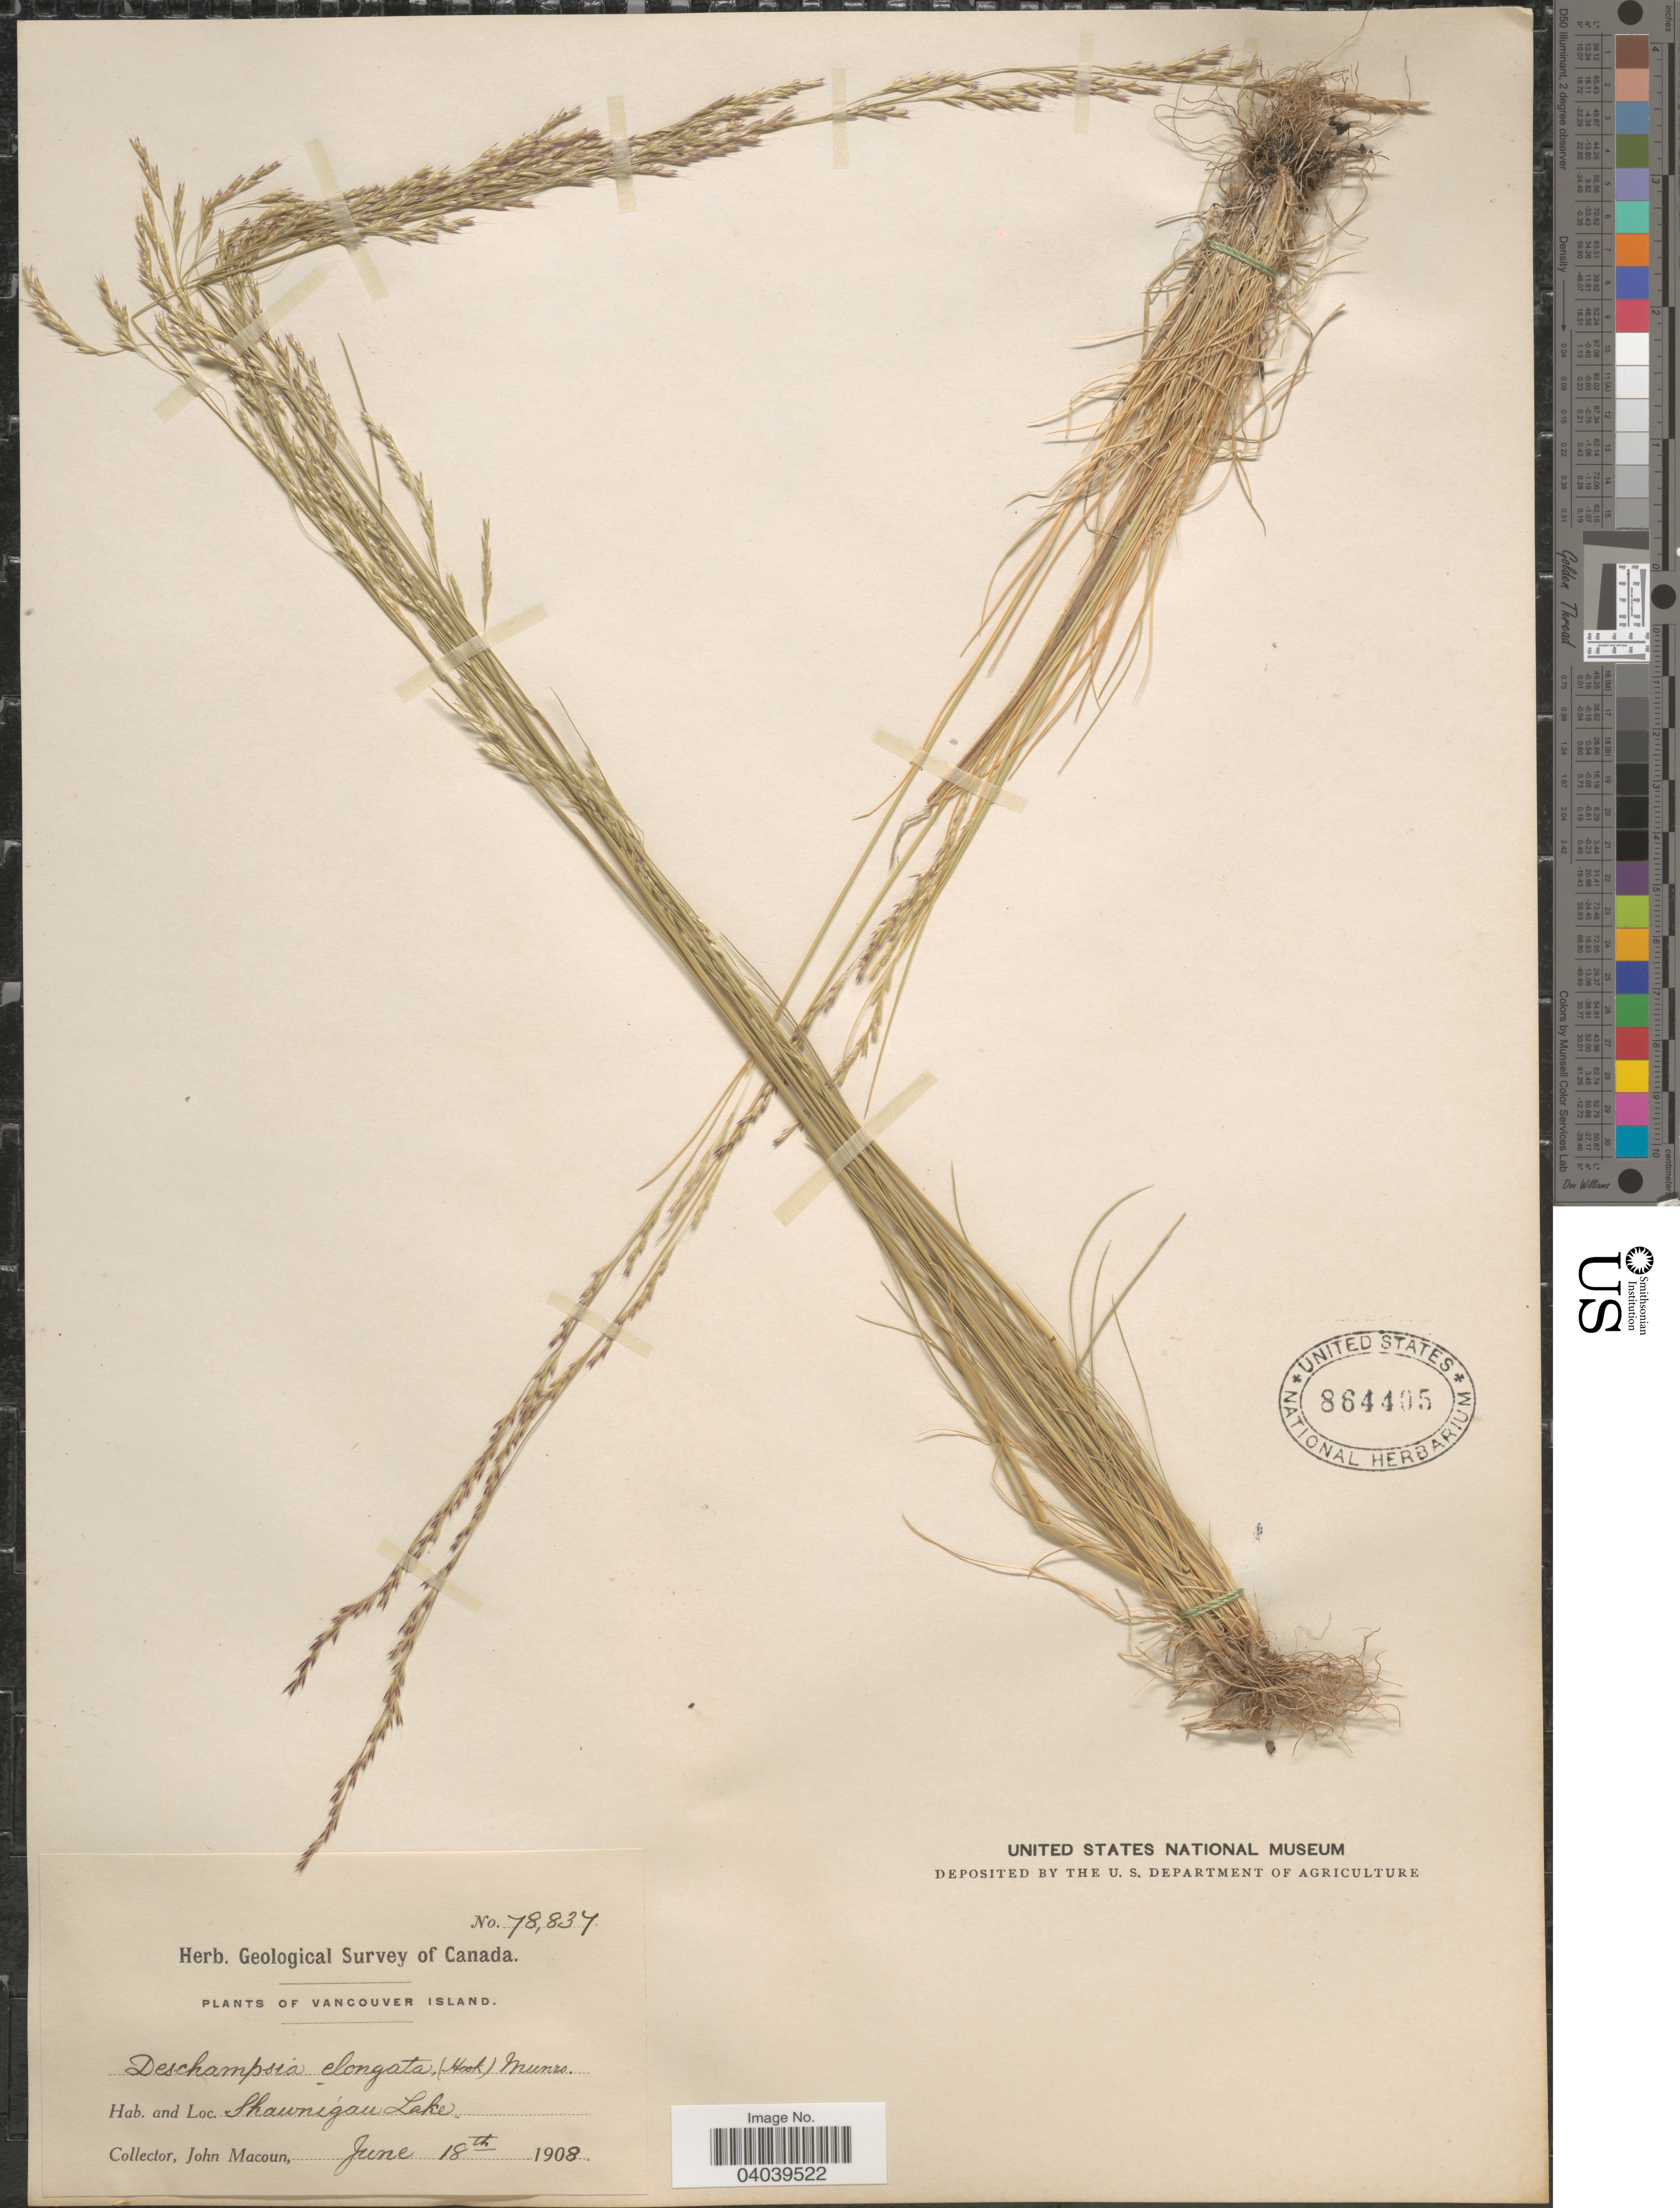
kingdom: Plantae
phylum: Tracheophyta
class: Liliopsida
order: Poales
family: Poaceae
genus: Deschampsia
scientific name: Deschampsia elongata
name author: (Hook.) Munro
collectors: J. Macoun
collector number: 78837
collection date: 1908-06-18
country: Canada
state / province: British Columbia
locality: Vancouver Island. Shawnigau Lake.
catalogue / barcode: US 864405